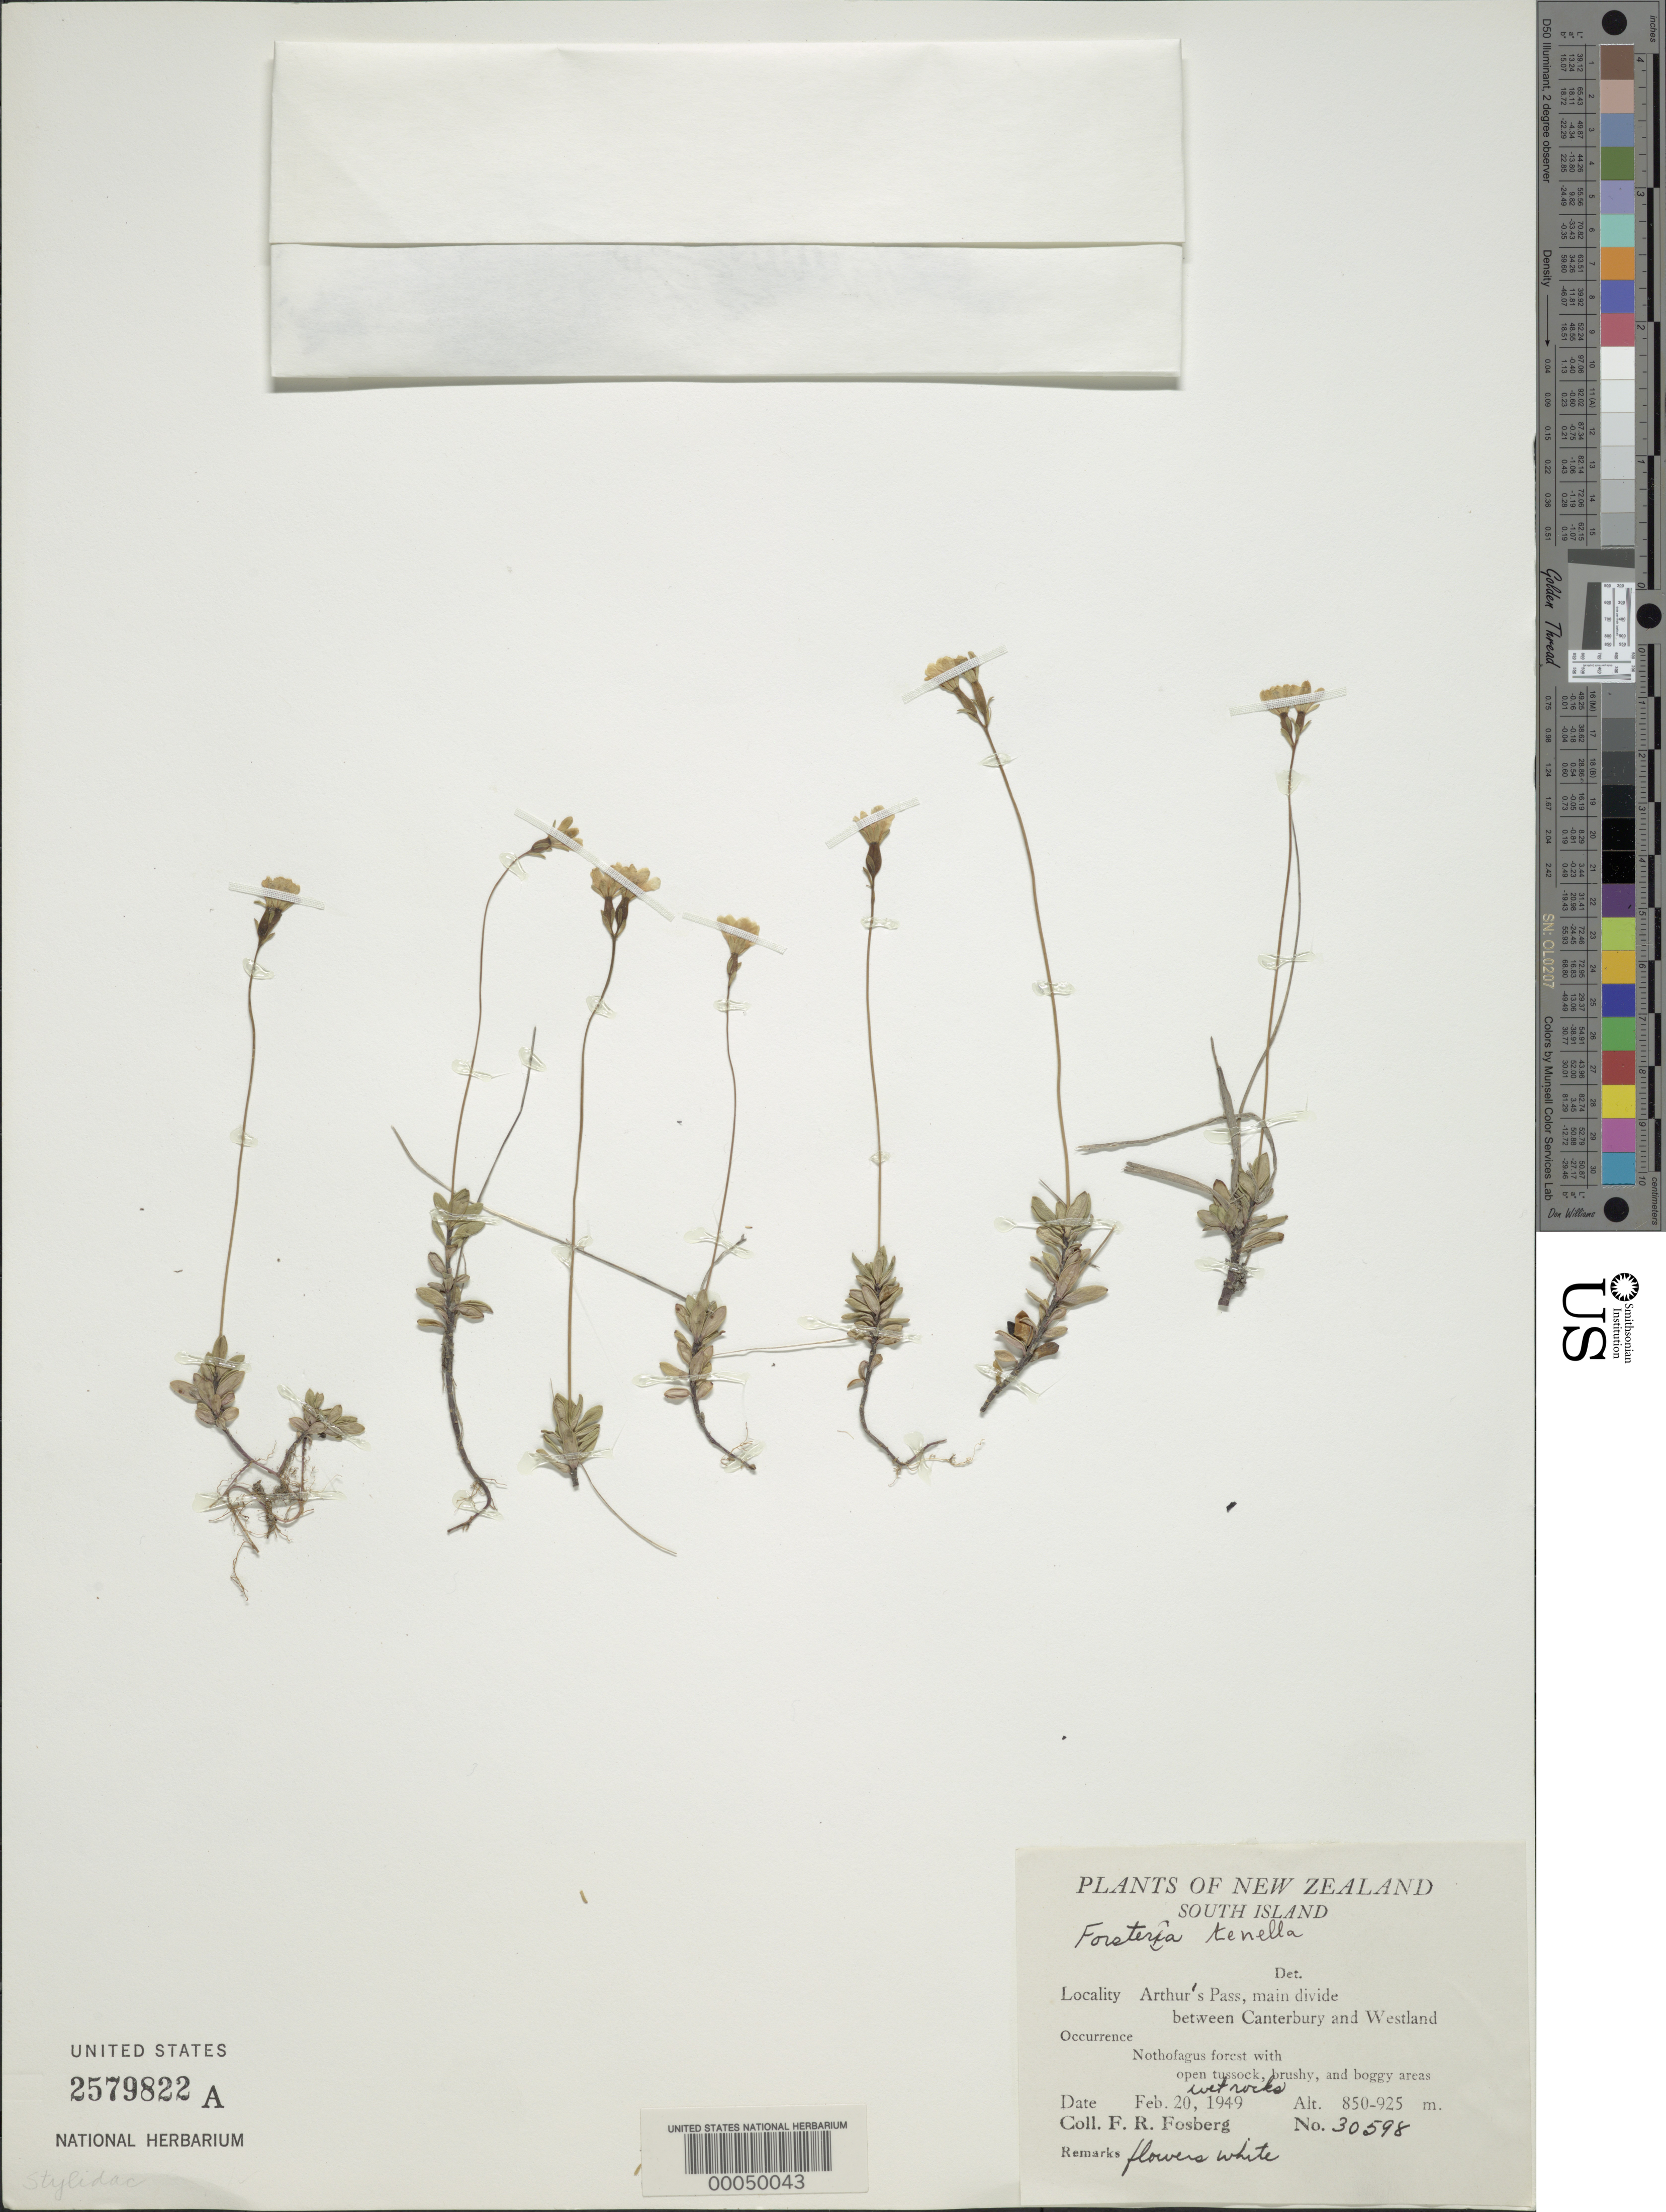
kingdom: Plantae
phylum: Tracheophyta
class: Magnoliopsida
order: Asterales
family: Stylidiaceae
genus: Forstera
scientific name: Forstera tenella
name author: Hook. f.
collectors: F. R. Fosberg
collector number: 30598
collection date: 1949-02-20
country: New Zealand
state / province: Canterbury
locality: South Island. Arthur's Pass, main divide between Canterbury and Wasteland.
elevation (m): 850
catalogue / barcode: US 2579822A